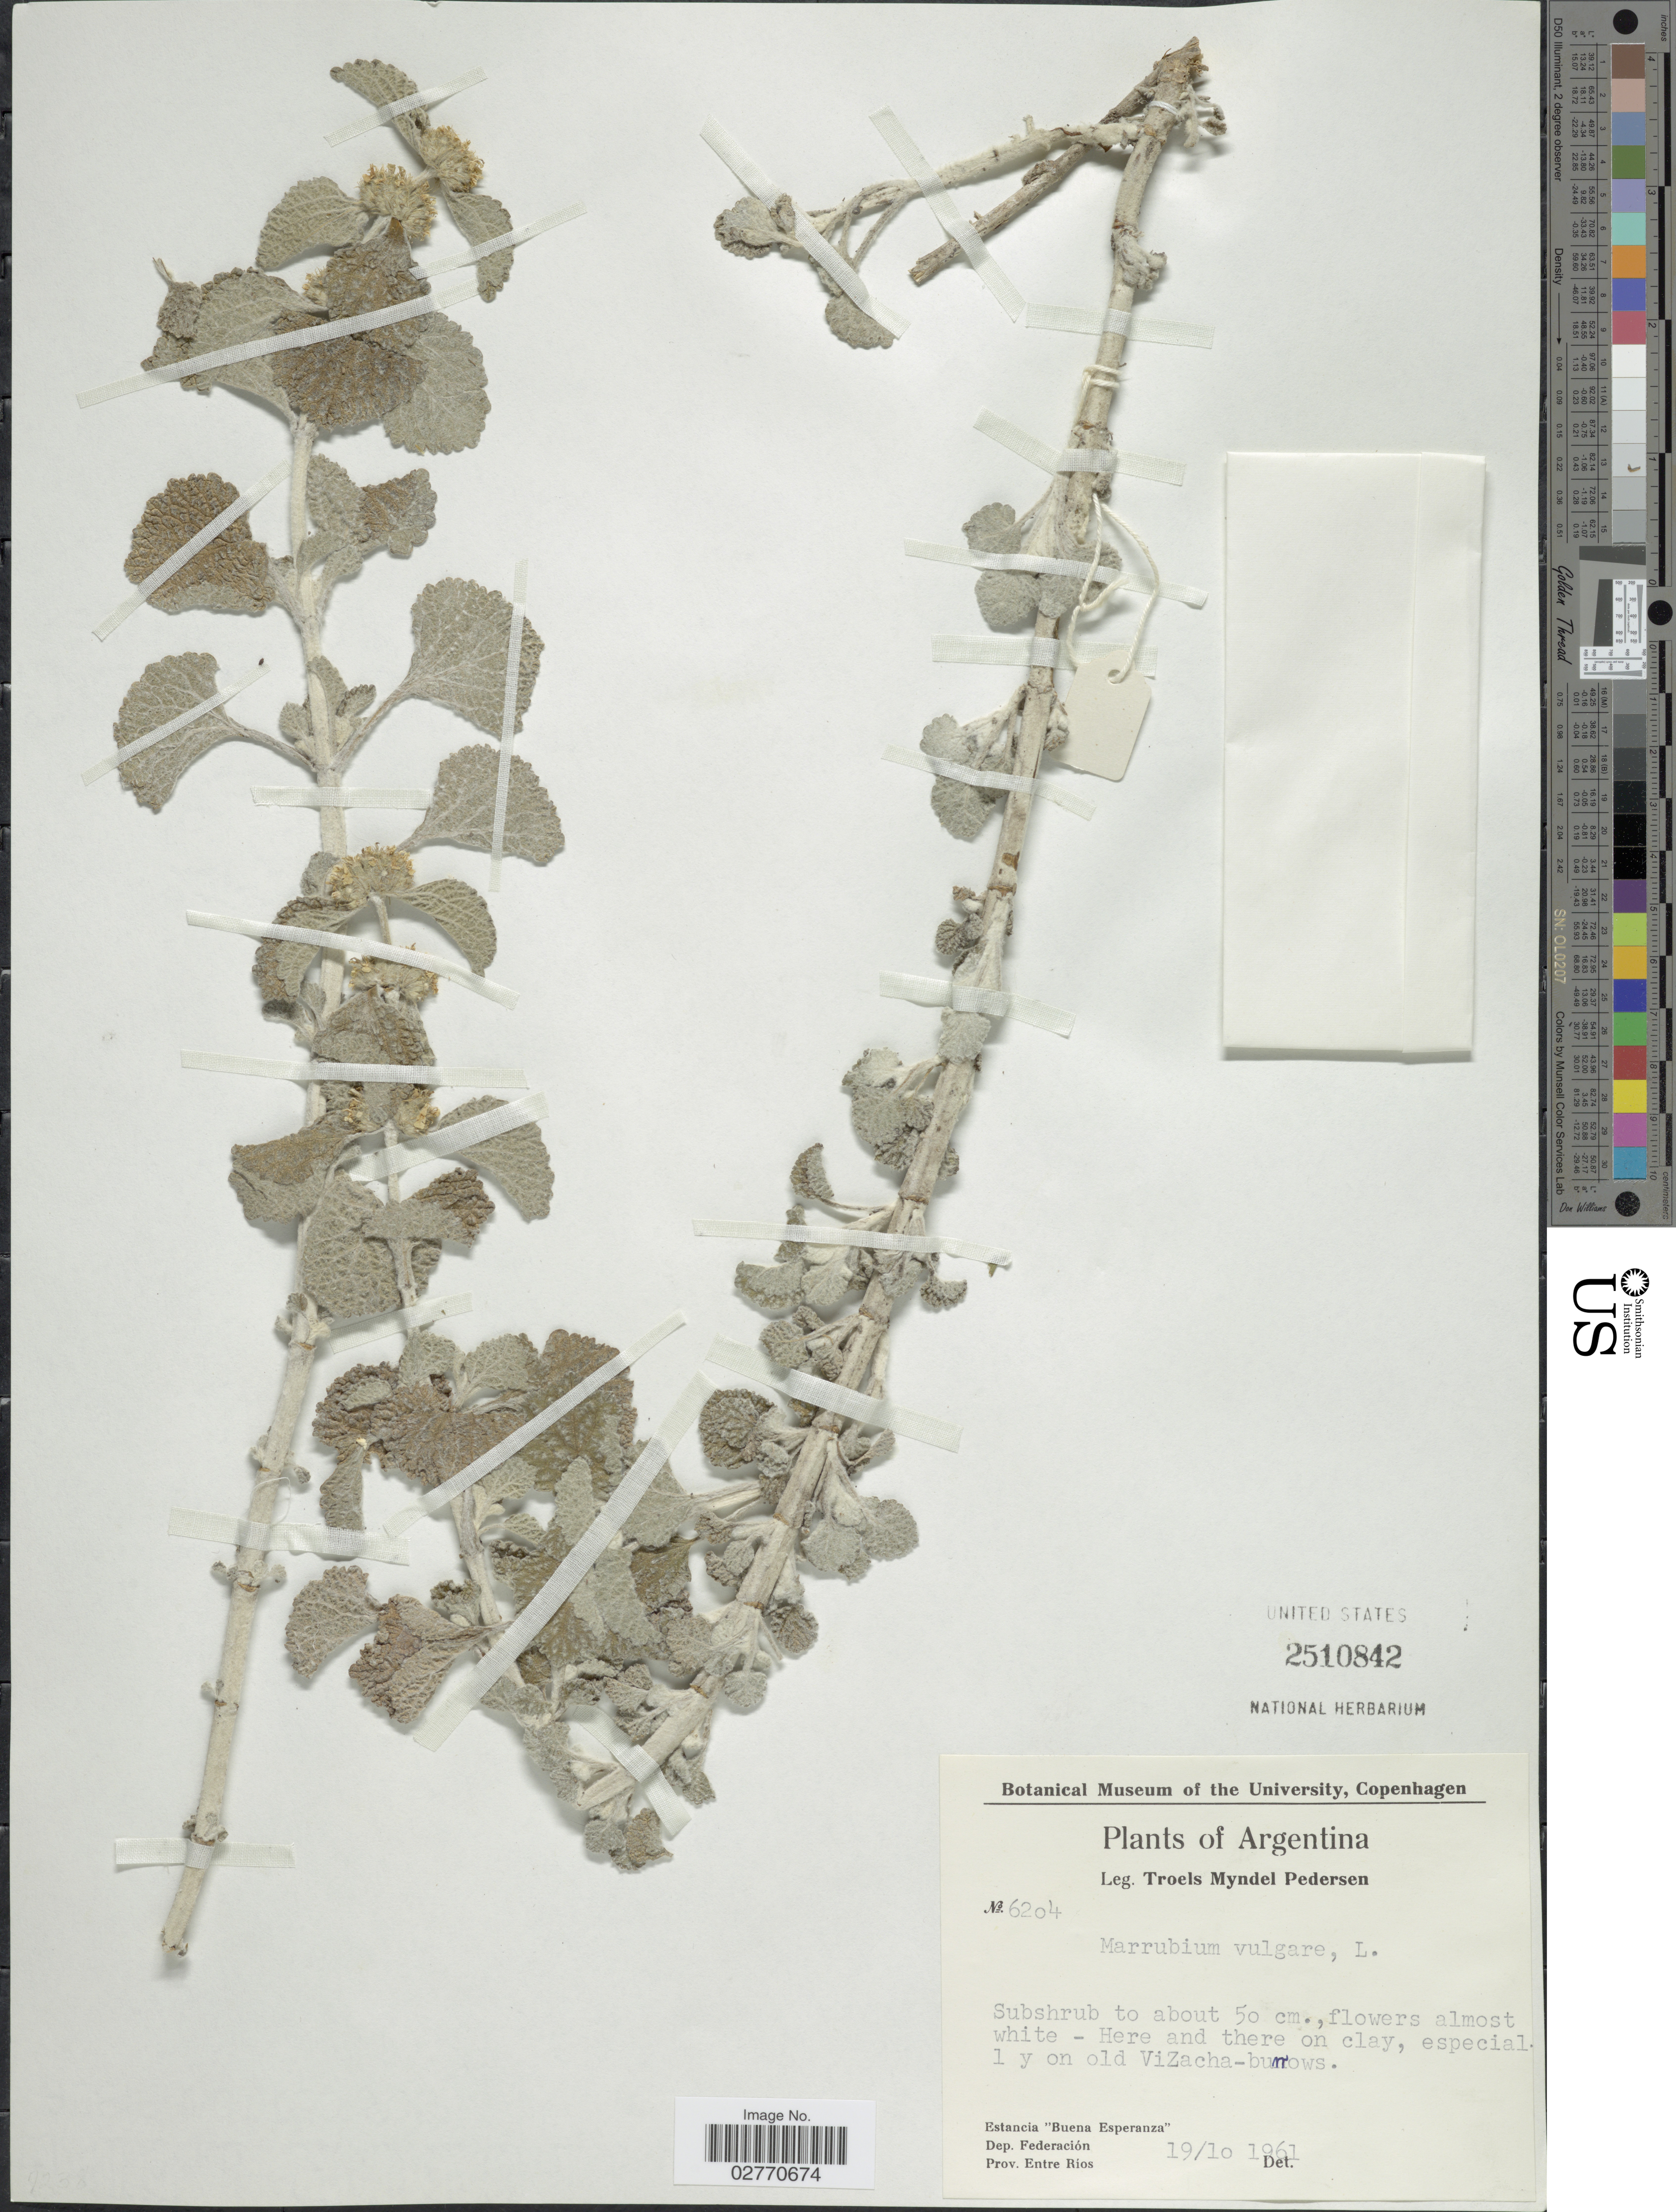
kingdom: Plantae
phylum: Tracheophyta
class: Magnoliopsida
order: Lamiales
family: Lamiaceae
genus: Marrubium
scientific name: Marrubium vulgare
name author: L.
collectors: T. Pederson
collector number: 6204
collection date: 1961-10-19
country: Argentina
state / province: Entre Rios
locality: Estancia "Buena Esperanza", Dep. Federación.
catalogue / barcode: US 2510842